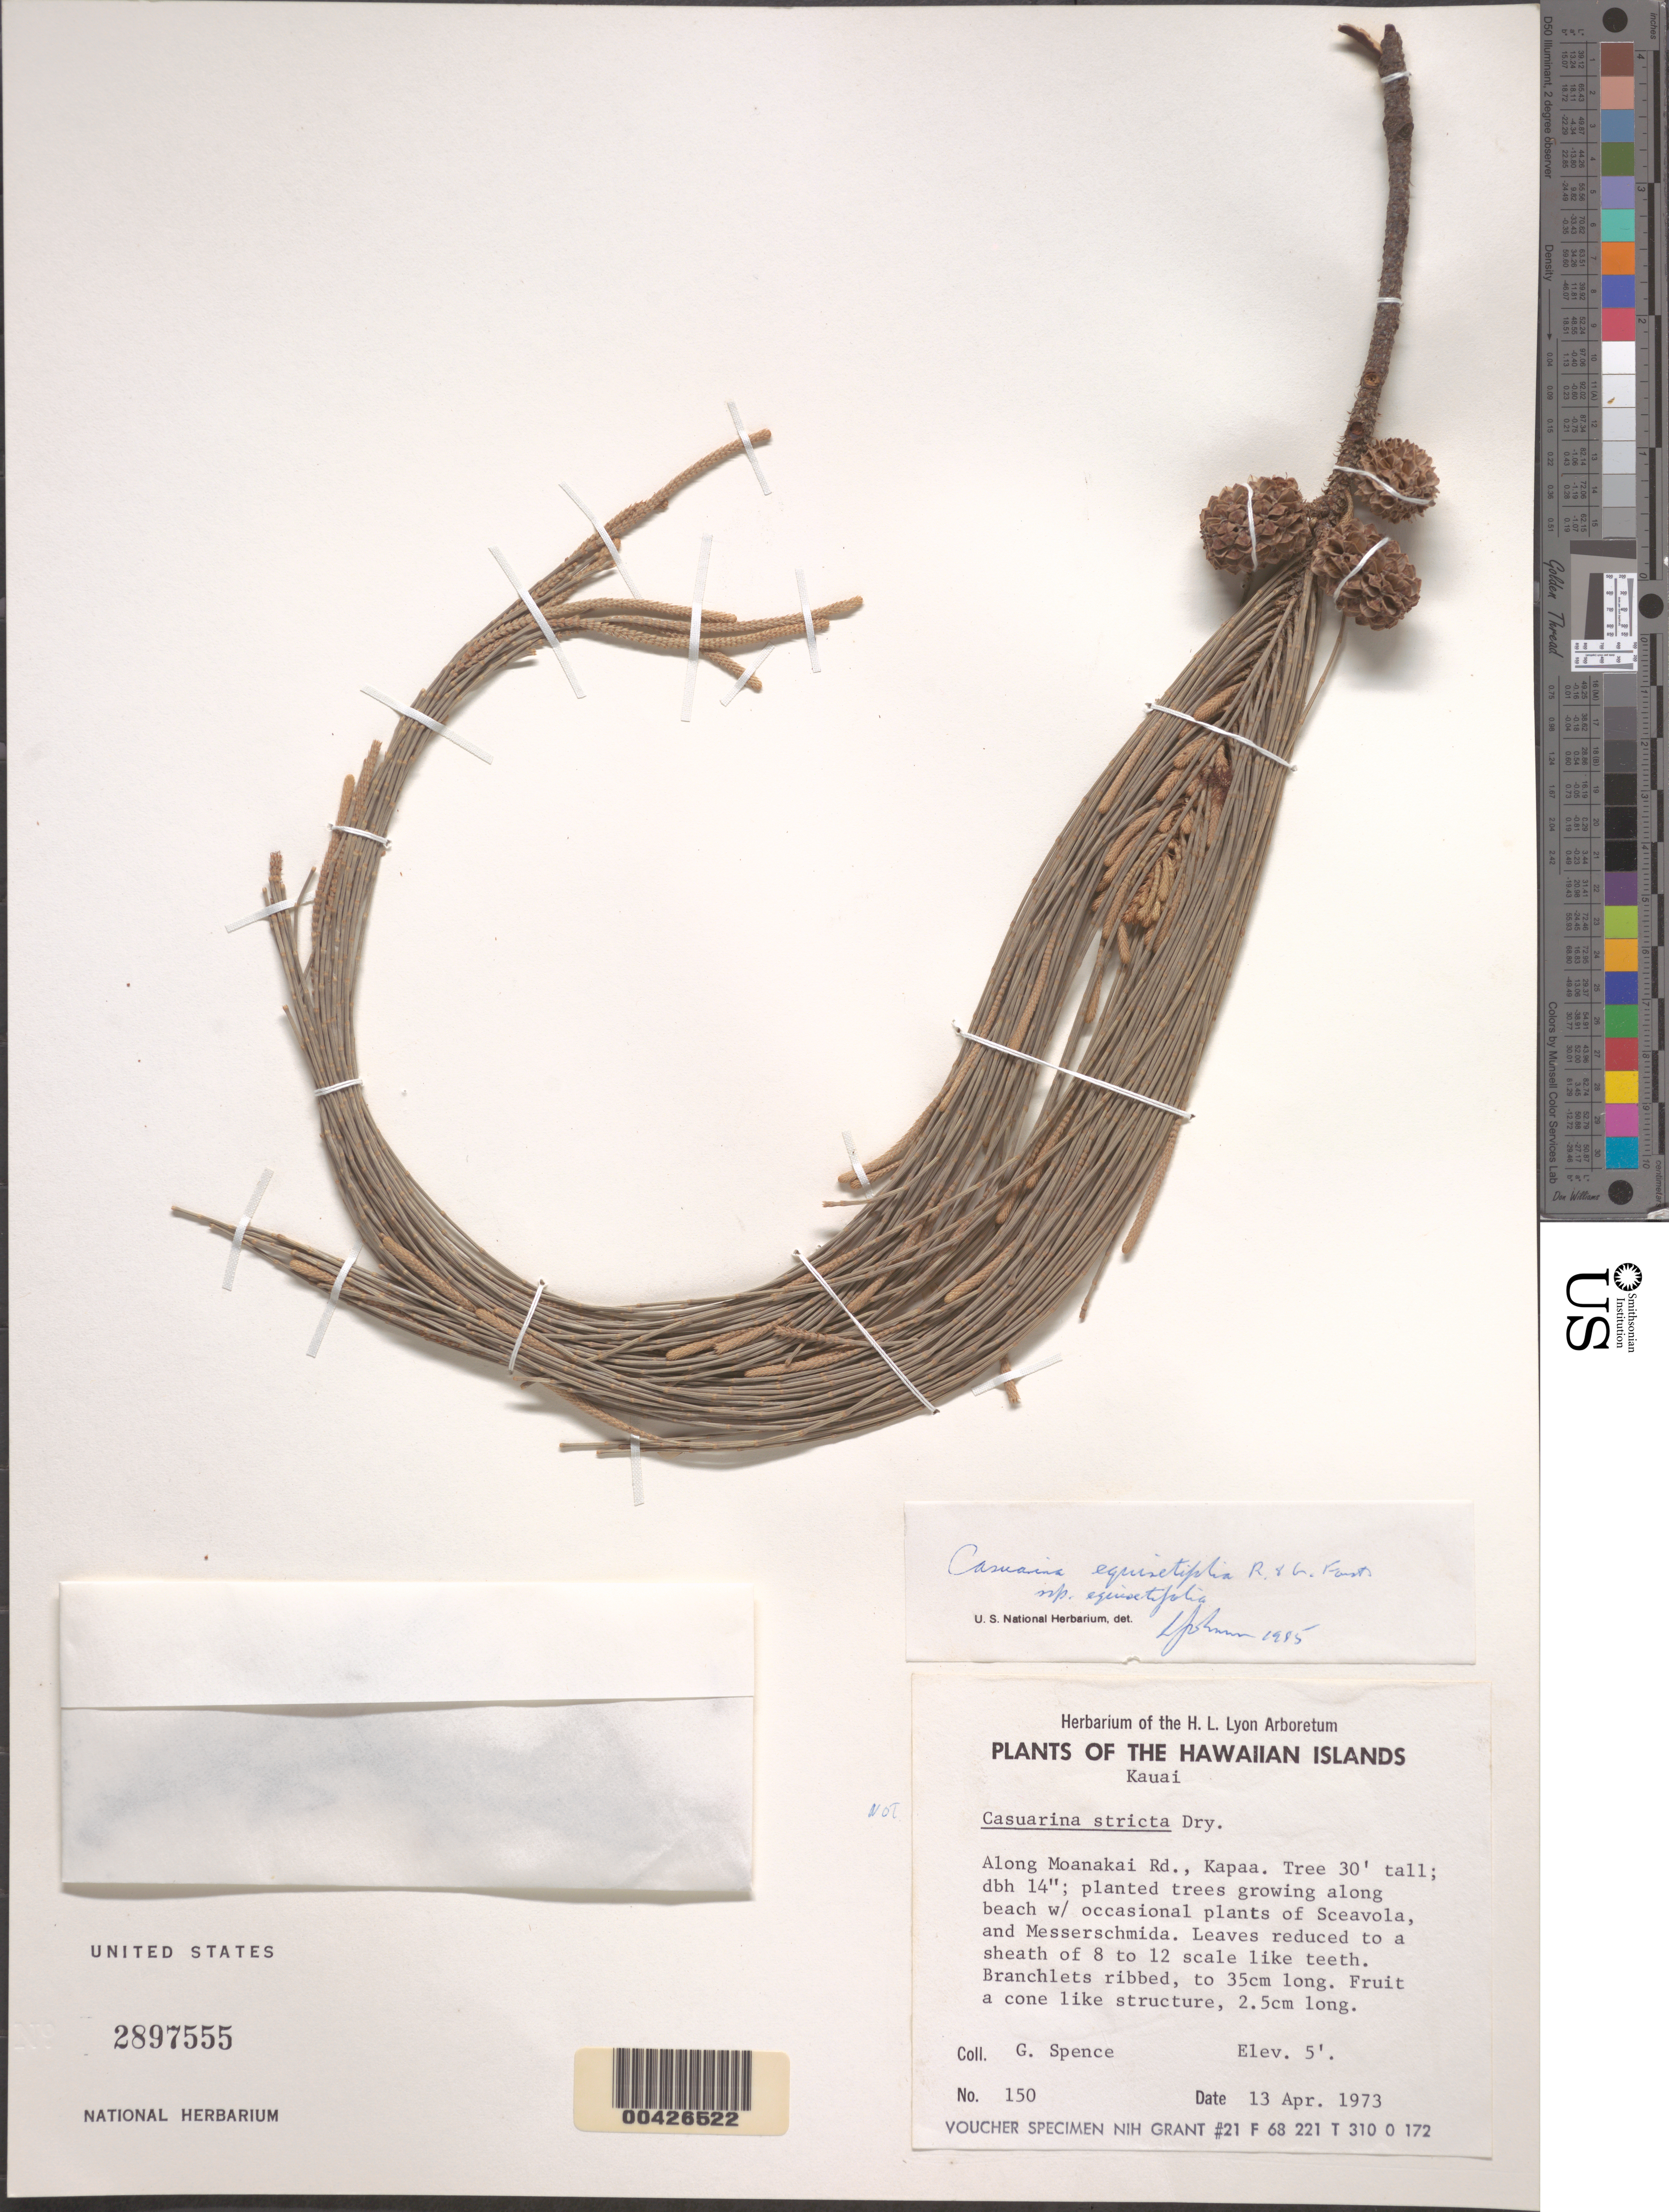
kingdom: Plantae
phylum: Tracheophyta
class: Magnoliopsida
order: Fagales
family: Casuarinaceae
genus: Casuarina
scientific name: Casuarina equisetifolia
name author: L.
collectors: G. Spence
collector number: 150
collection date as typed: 13 Apr 1973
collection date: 1973-04-13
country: United States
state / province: Hawaii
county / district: Kauai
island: Kaua'i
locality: Along Moanakai Road, Kapaa.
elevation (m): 16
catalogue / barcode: US 2897555